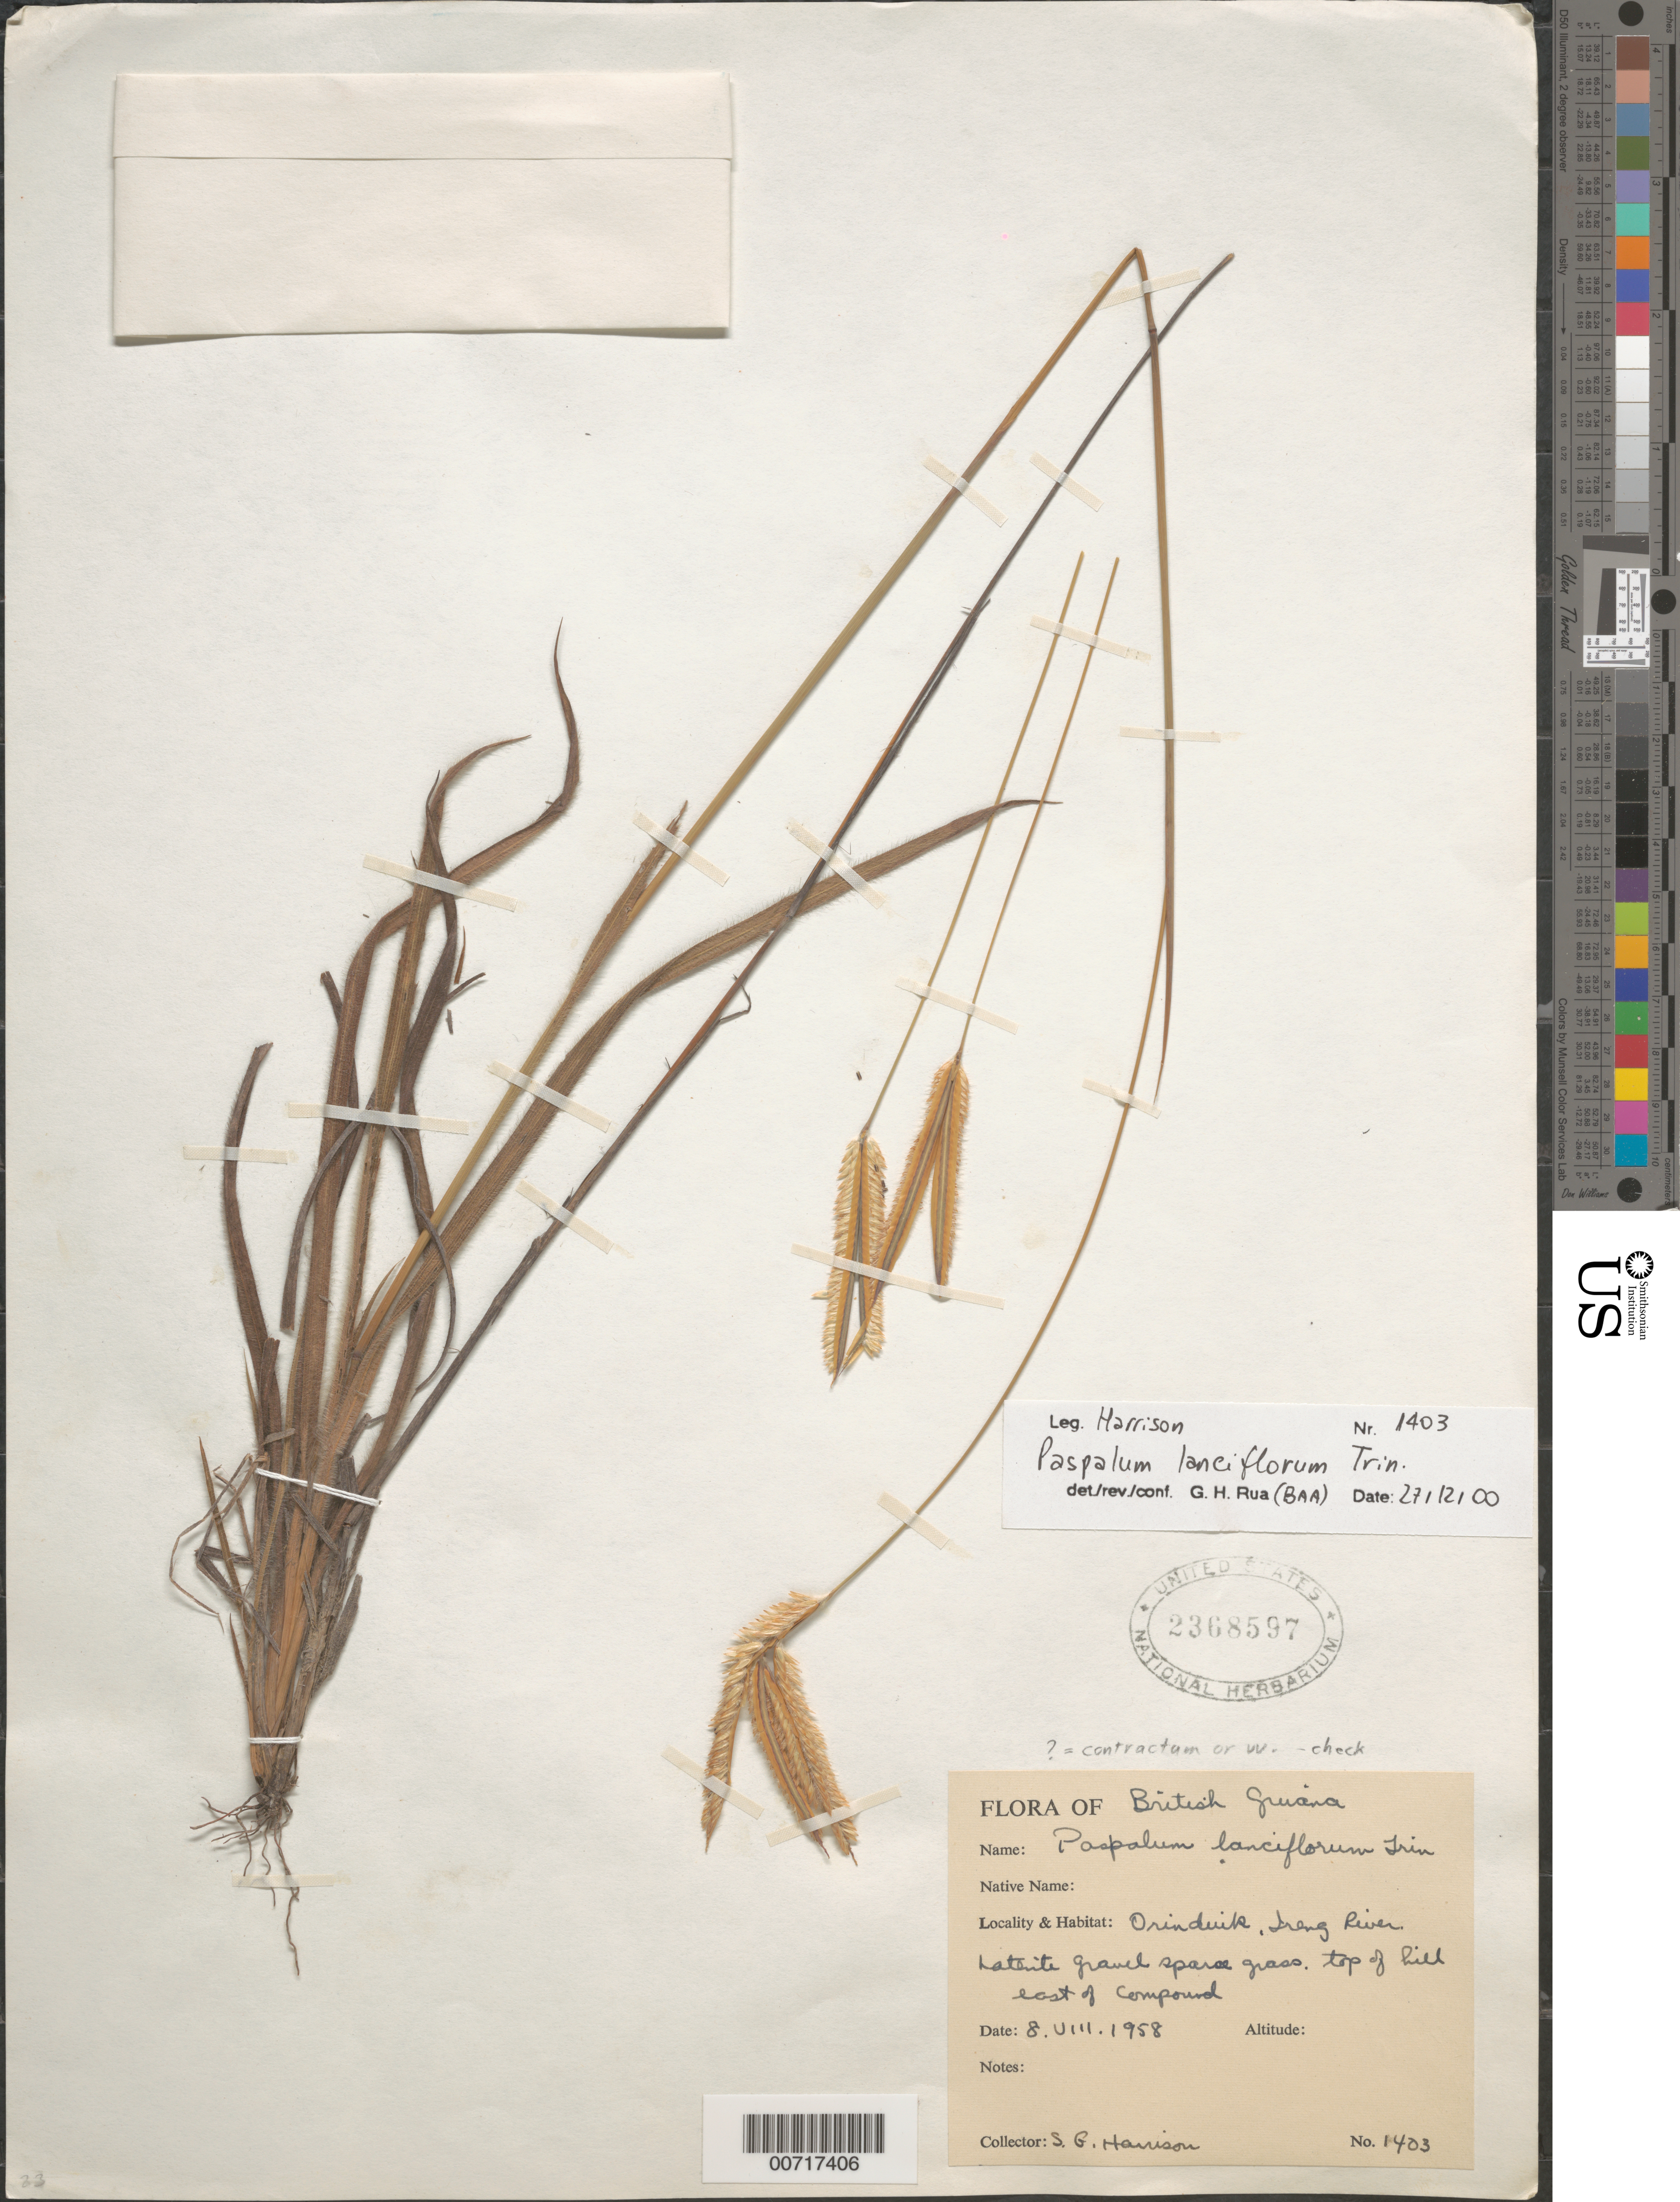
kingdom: Plantae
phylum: Tracheophyta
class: Liliopsida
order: Poales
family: Poaceae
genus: Paspalum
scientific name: Paspalum lanciflorum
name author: Trin.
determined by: Gua, G. H.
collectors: S. G. Harrison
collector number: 1403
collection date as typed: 8-Aug-58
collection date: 1958-08-08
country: Guyana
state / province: Potaro-Siparuni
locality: Orinduik Falls, Ireng River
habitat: Laterite gravel sparse grass top of hill E of compound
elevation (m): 610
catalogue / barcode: US 2368597